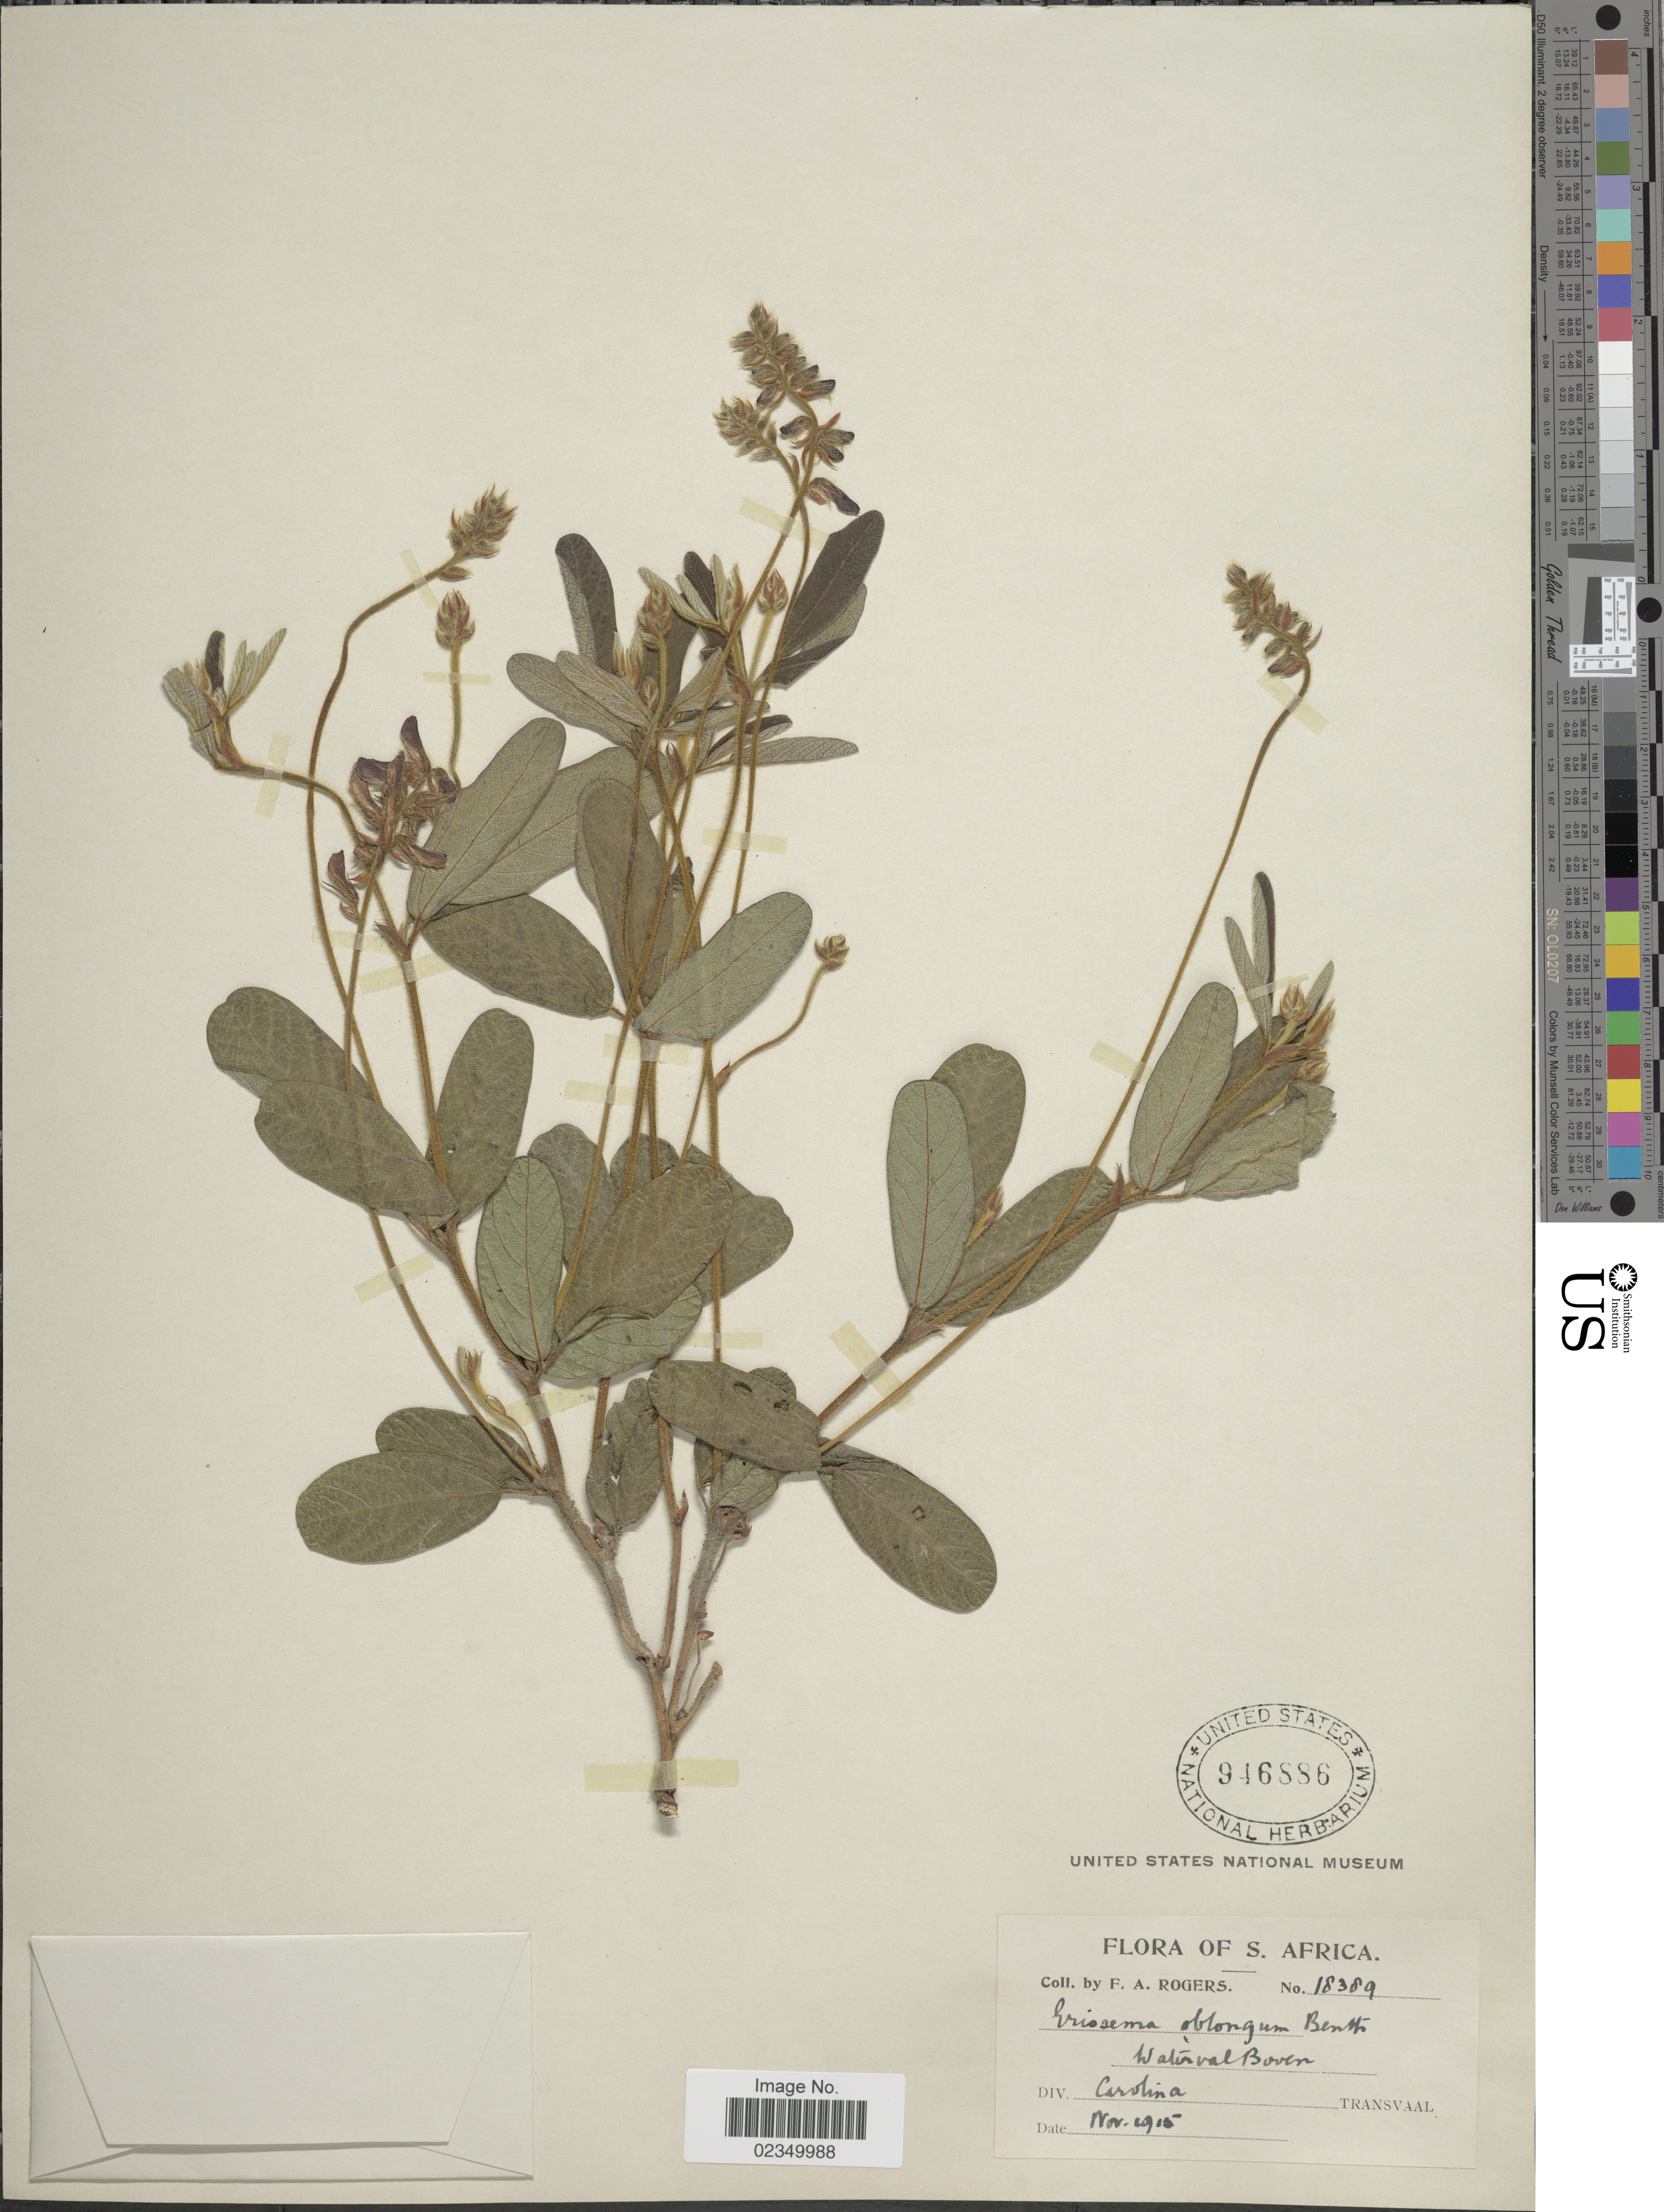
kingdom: Plantae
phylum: Tracheophyta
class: Magnoliopsida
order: Fabales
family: Fabaceae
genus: Eriosema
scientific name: Eriosema oblongum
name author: Benth. ex Harv. & Sond.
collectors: F. A. Rogers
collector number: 18389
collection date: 1915-11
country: South Africa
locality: Waterval Boven. Div.Carolina, Transvaal. S. Africa.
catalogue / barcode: US 946886